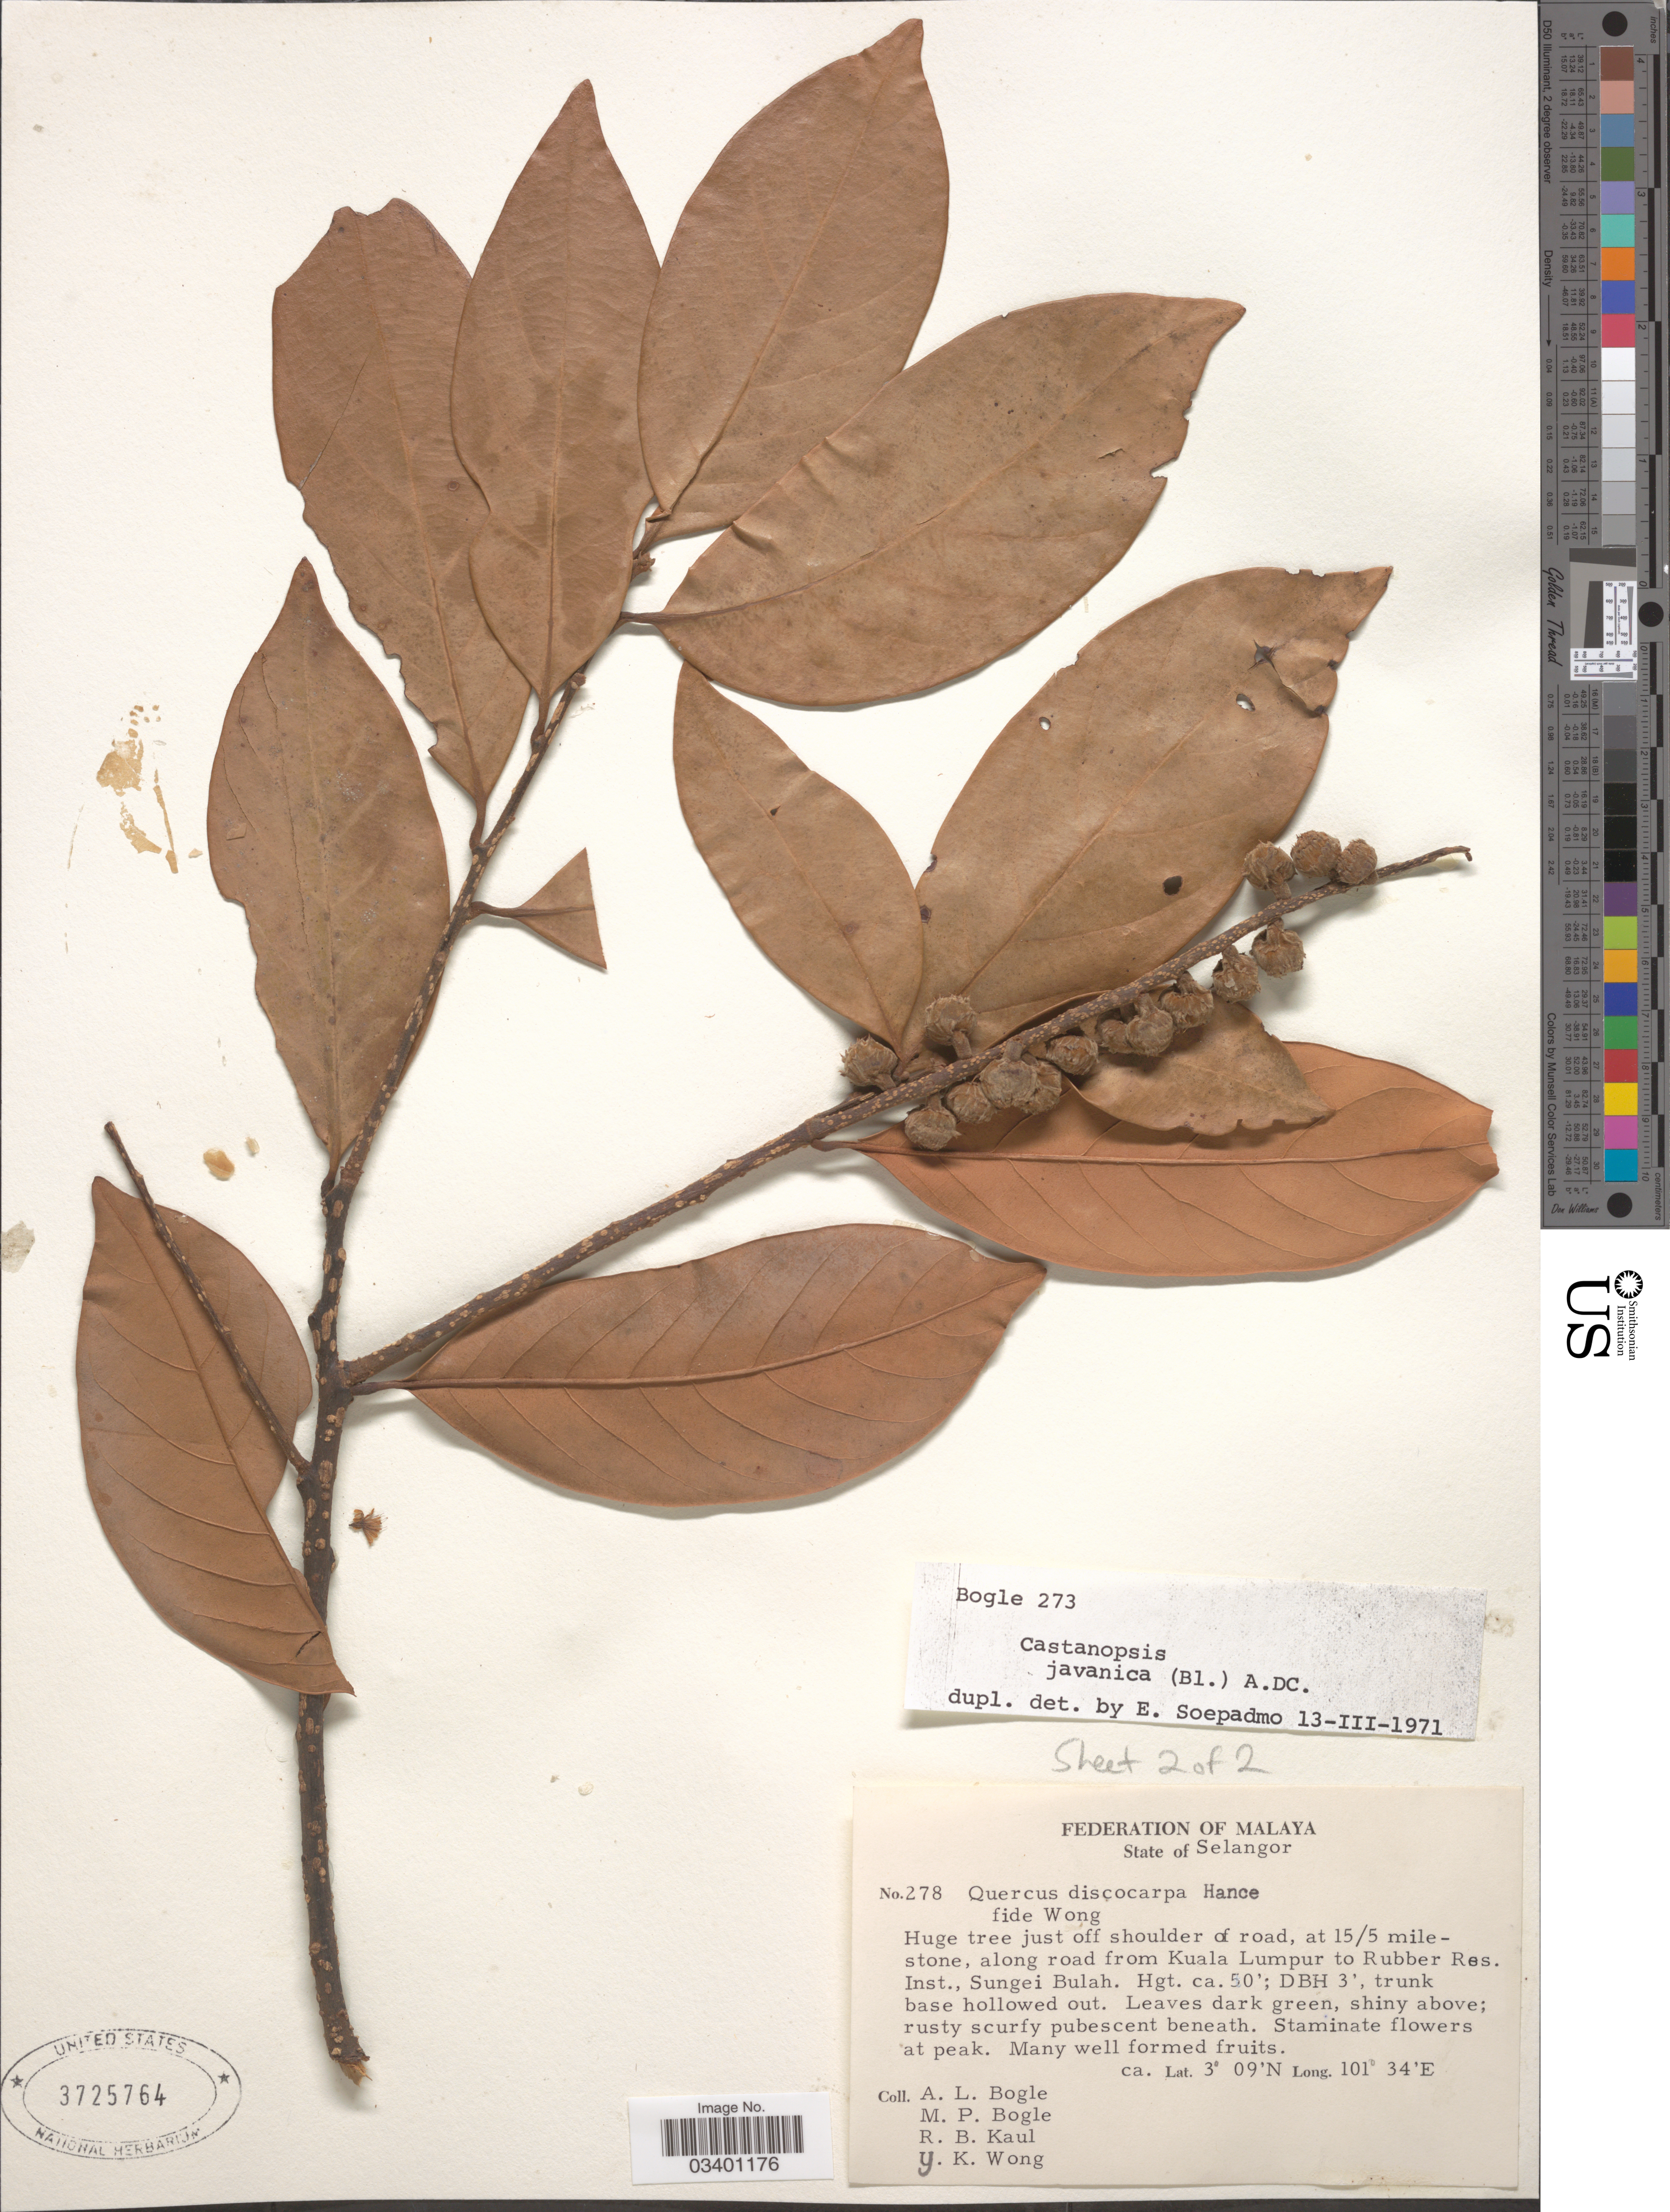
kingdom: Plantae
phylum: Tracheophyta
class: Magnoliopsida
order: Fagales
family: Fagaceae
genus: Castanopsis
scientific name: Castanopsis javanica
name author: (Blume) A. DC.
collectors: Bogle, A.L., M. Bogle, R. Kaul & Y. Wong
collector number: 278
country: Malaysia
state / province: Selangor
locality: Federation of Malaya. Huge tree just off shoulder of road, at 15/5 milestone, along road from Kuala Lumpur to Rubber Res. Inst., Sungei Bulah.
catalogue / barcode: US 3725764